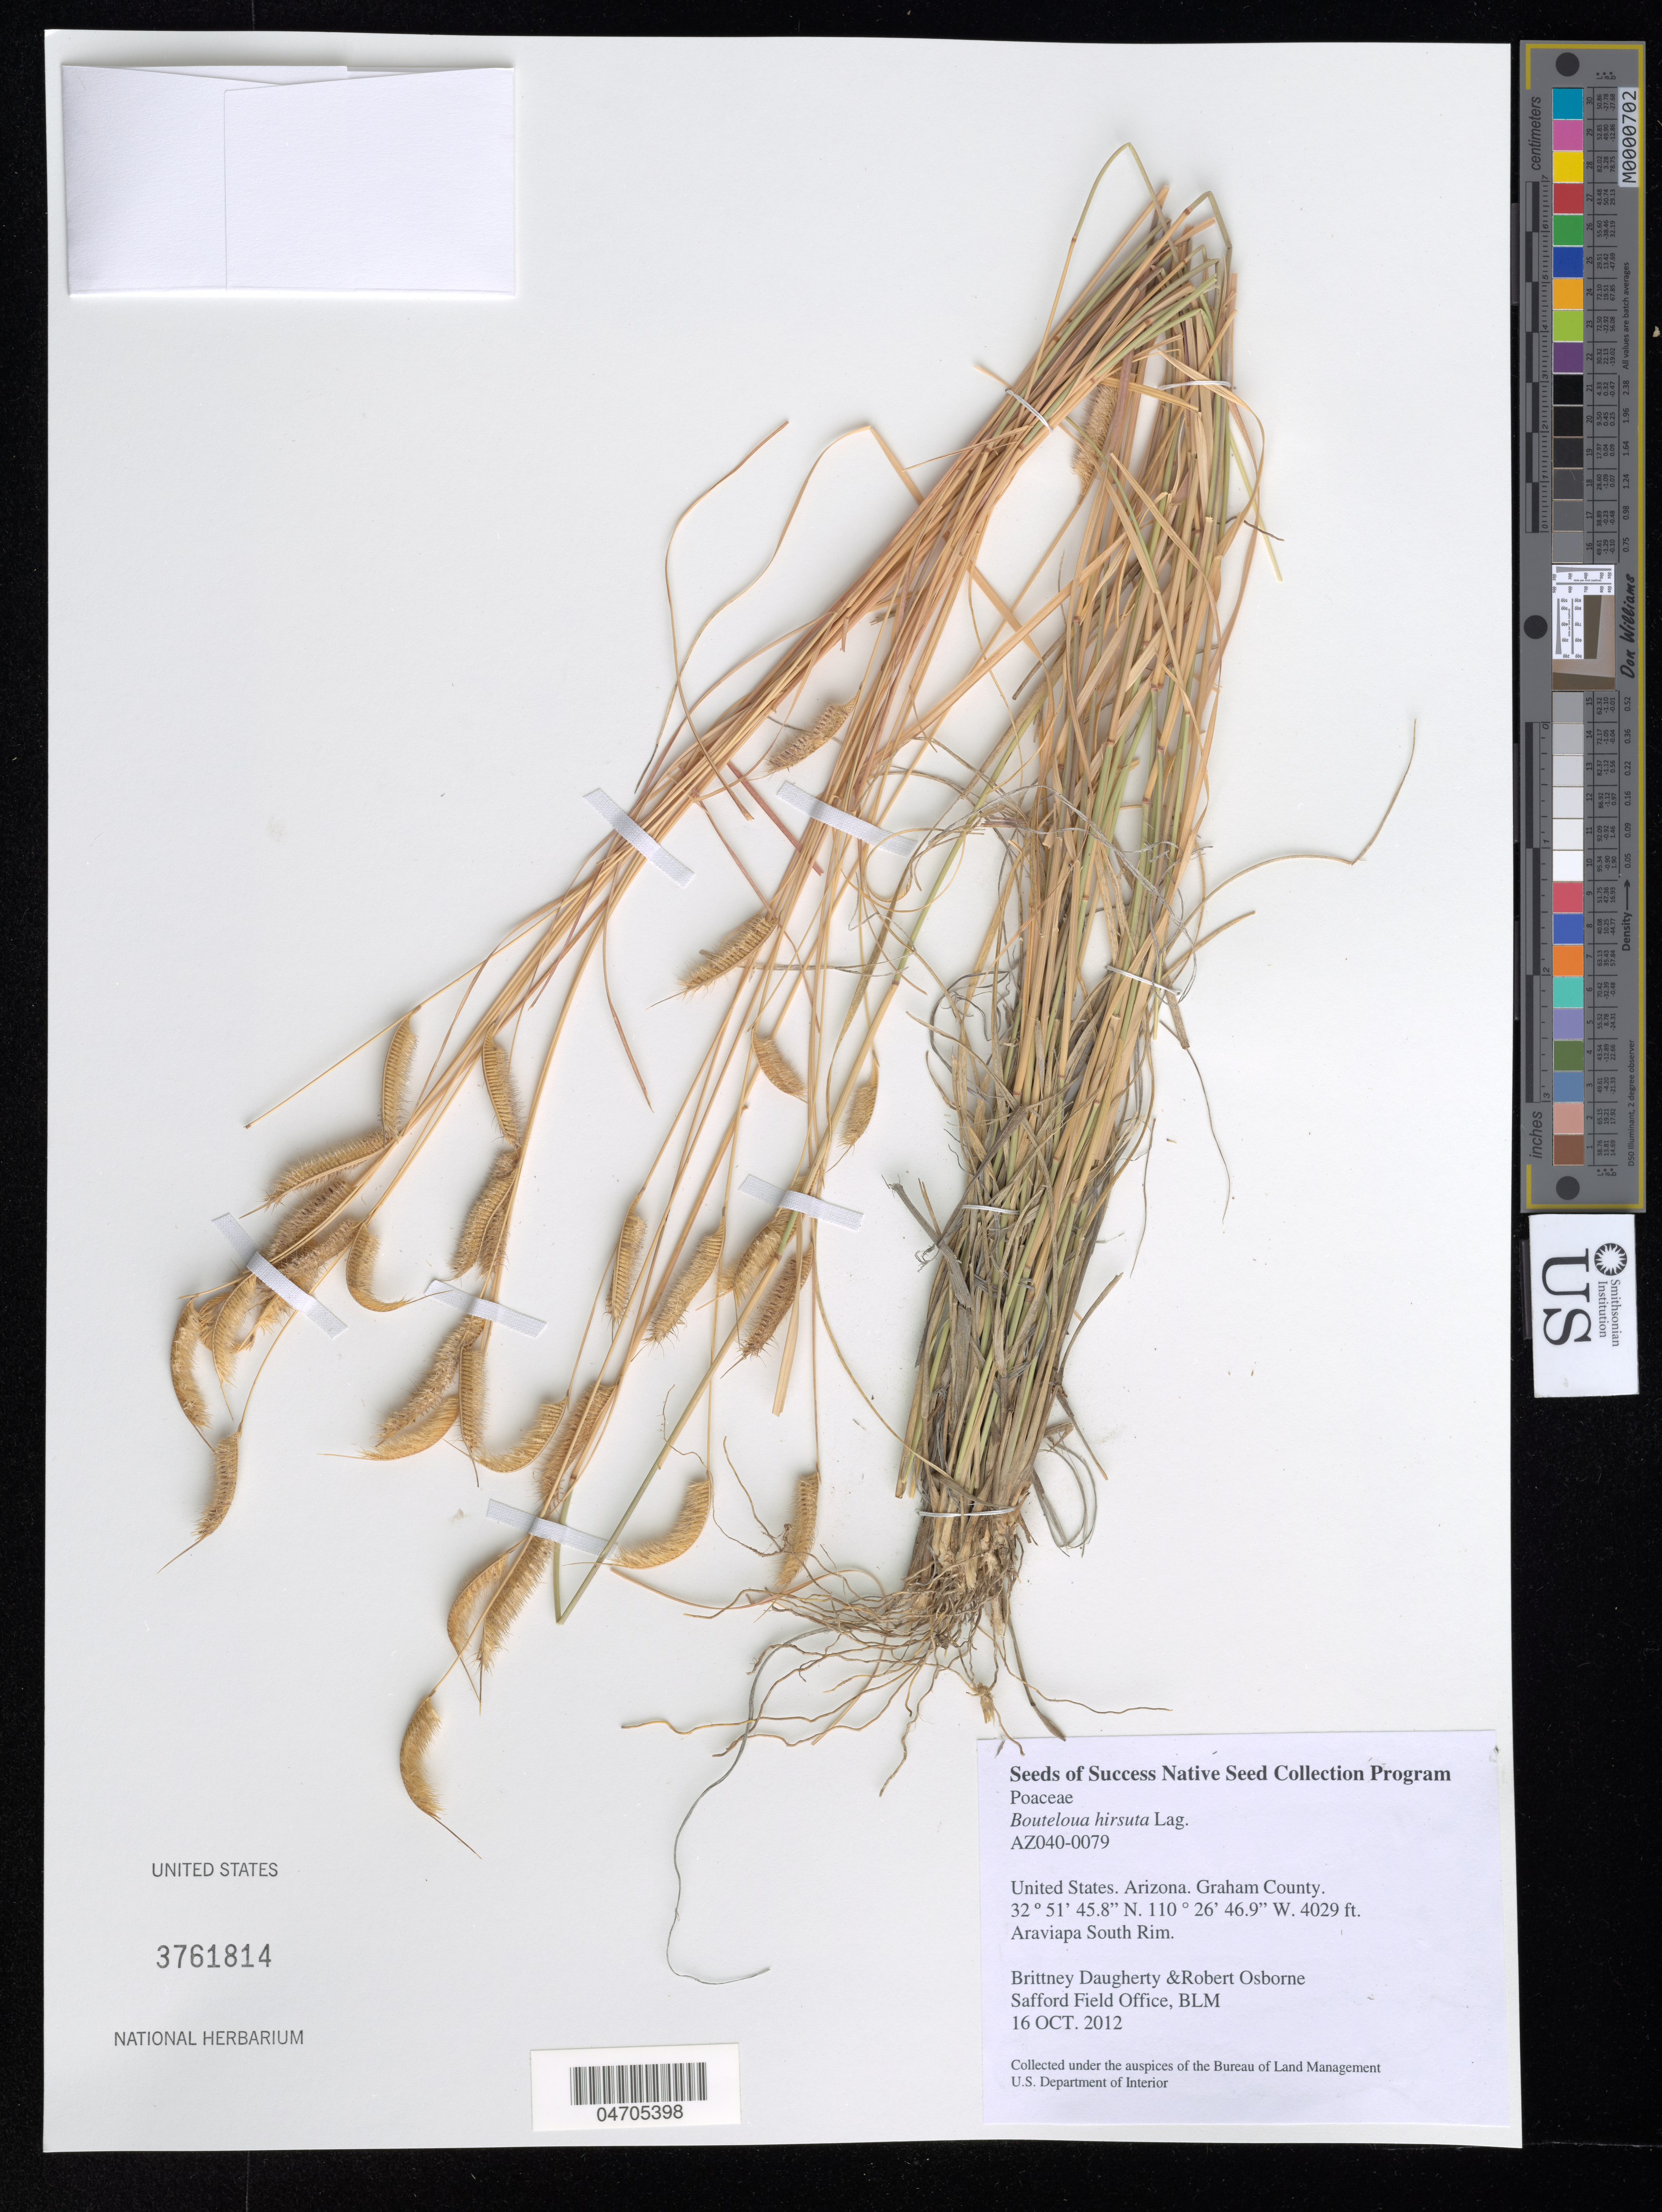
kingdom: Plantae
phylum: Tracheophyta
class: Liliopsida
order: Poales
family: Poaceae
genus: Bouteloua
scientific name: Bouteloua hirsuta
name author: Lag.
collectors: B. Daugherty & R. Osborne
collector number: AZ040-0079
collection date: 2012-10-16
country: United States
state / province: Arizona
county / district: Graham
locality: Graham County. Araviapa South Rim.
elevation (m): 1228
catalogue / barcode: US 3761814